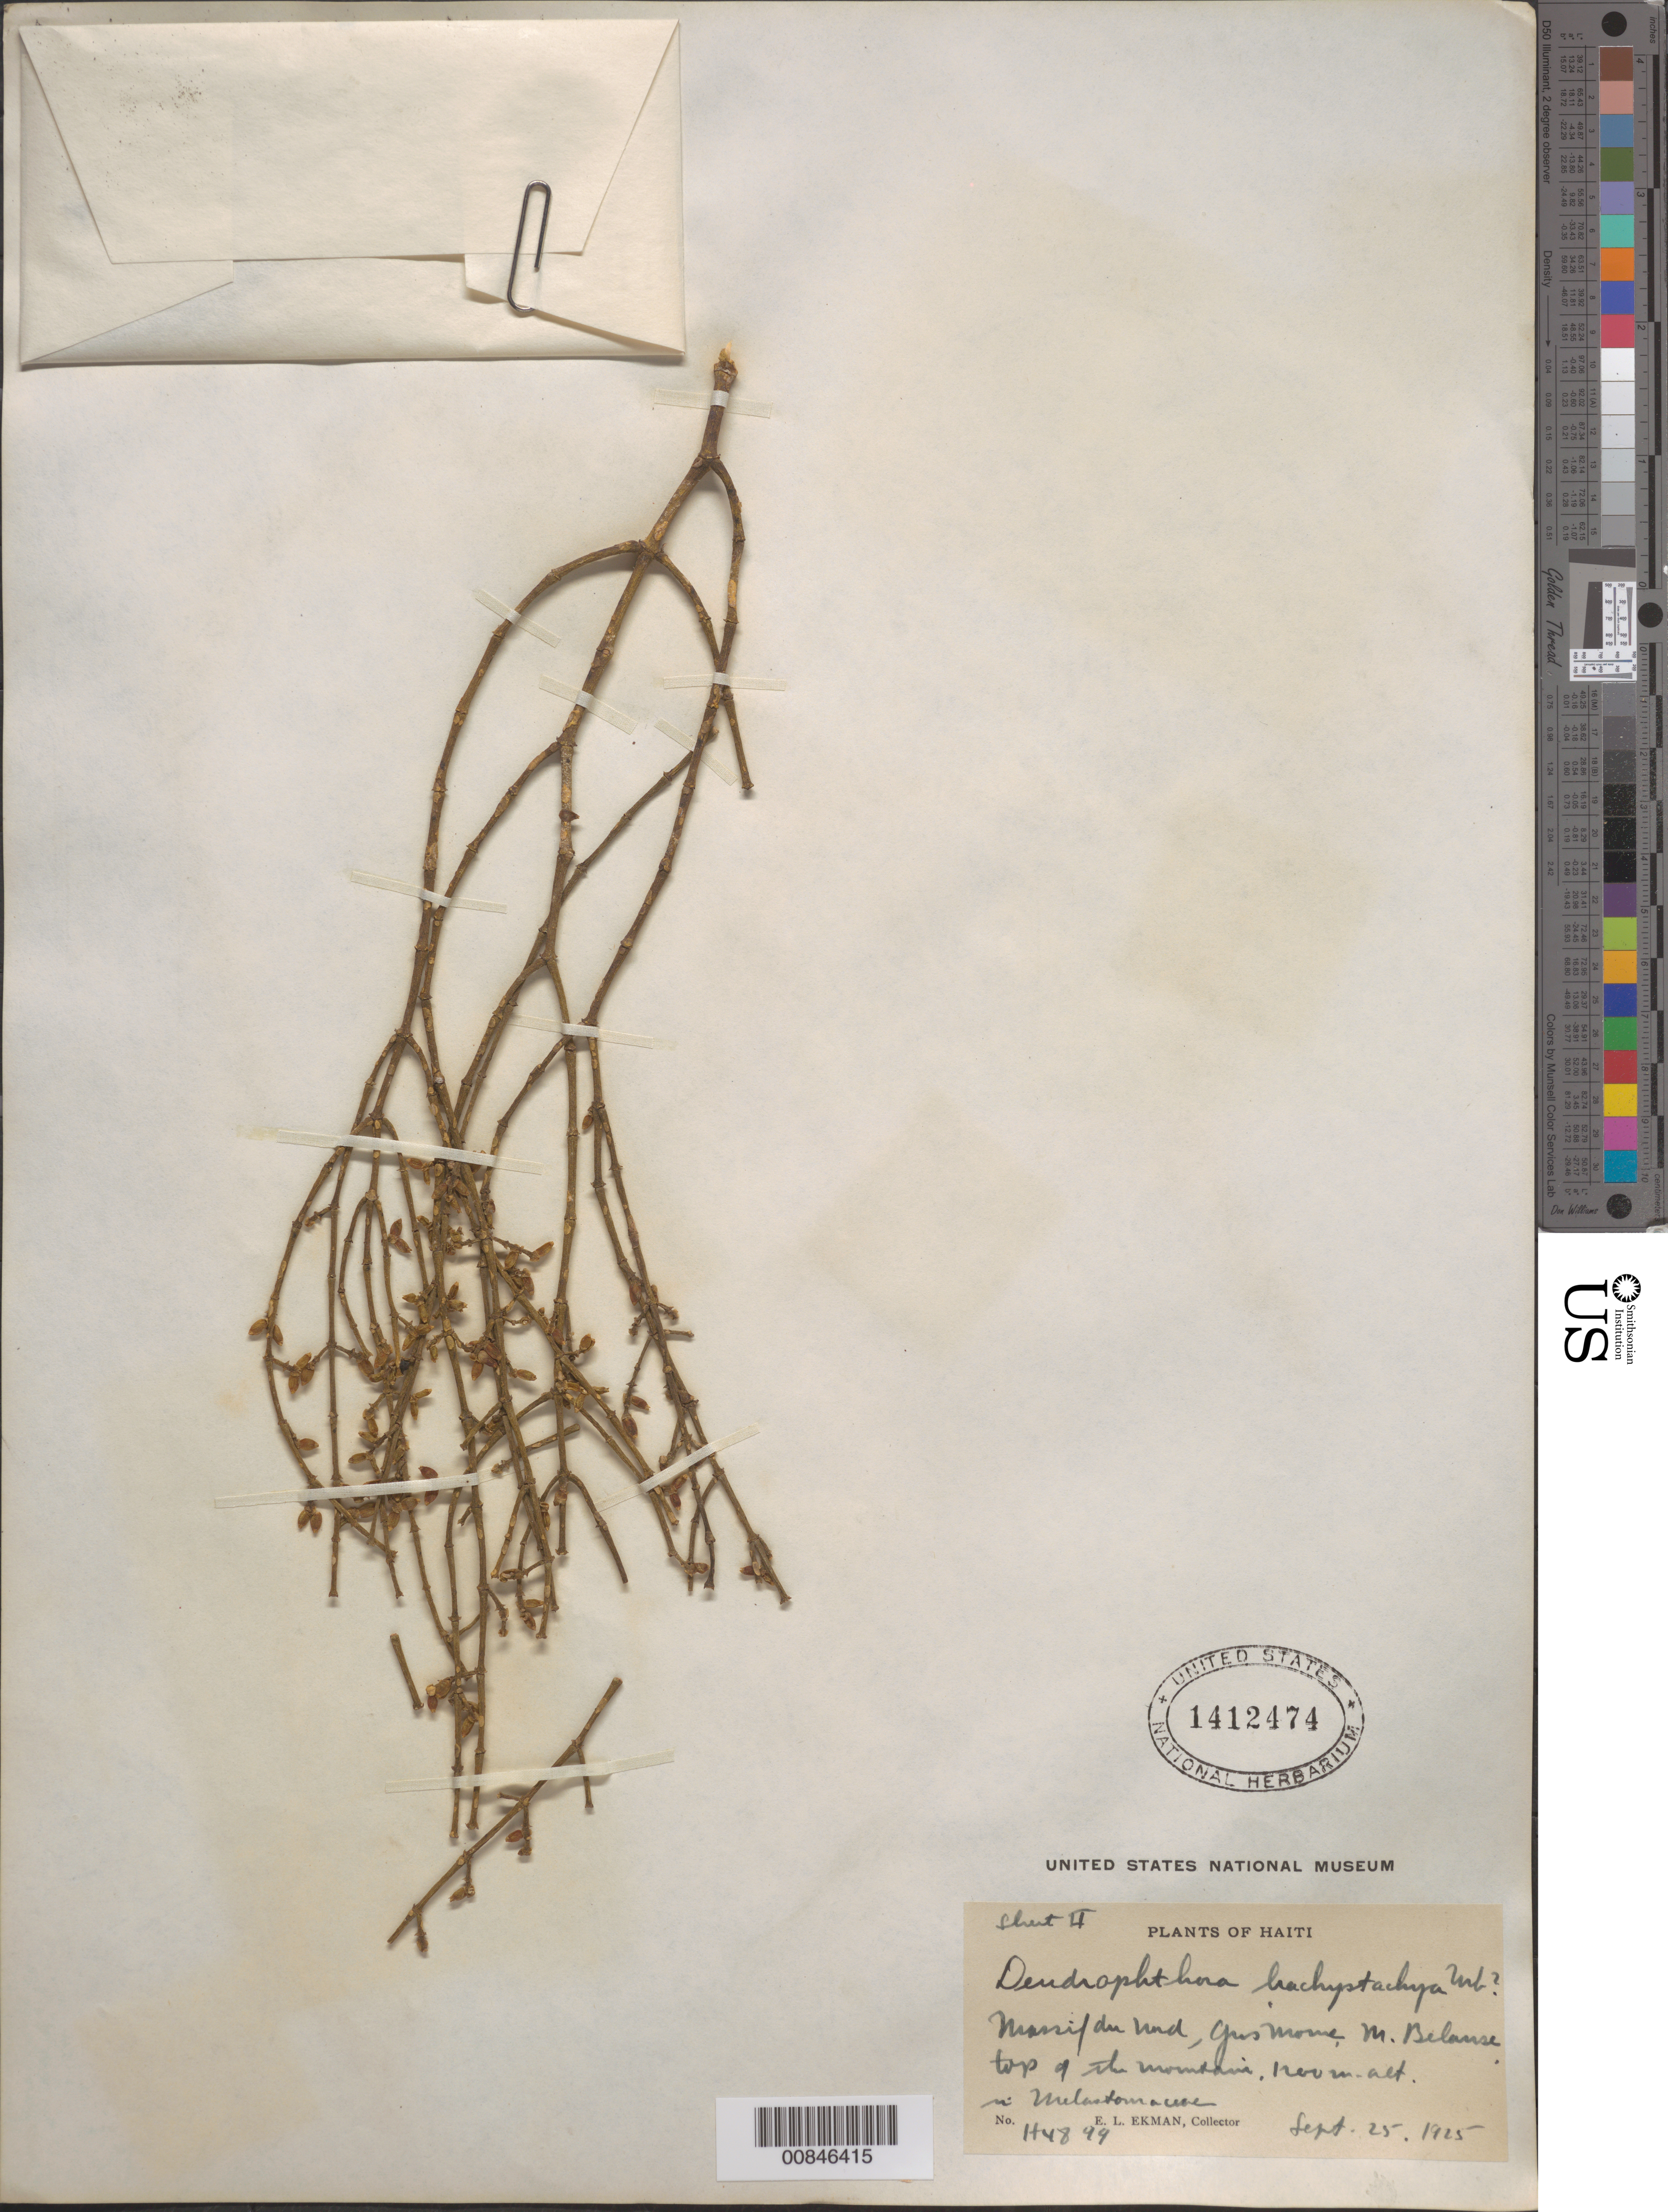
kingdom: Plantae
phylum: Tracheophyta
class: Magnoliopsida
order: Santalales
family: Viscaceae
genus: Dendrophthora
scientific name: Dendrophthora brachystachya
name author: Urb.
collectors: E. L. Ekman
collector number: H 4899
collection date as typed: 25 Sep 1925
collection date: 1925-09-25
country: Haiti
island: Hispaniola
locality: Massif du Nord, Gros-Morne, M. Belanse.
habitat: In Melastomaceae. Top of the mountain.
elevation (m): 1200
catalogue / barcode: US 1412474